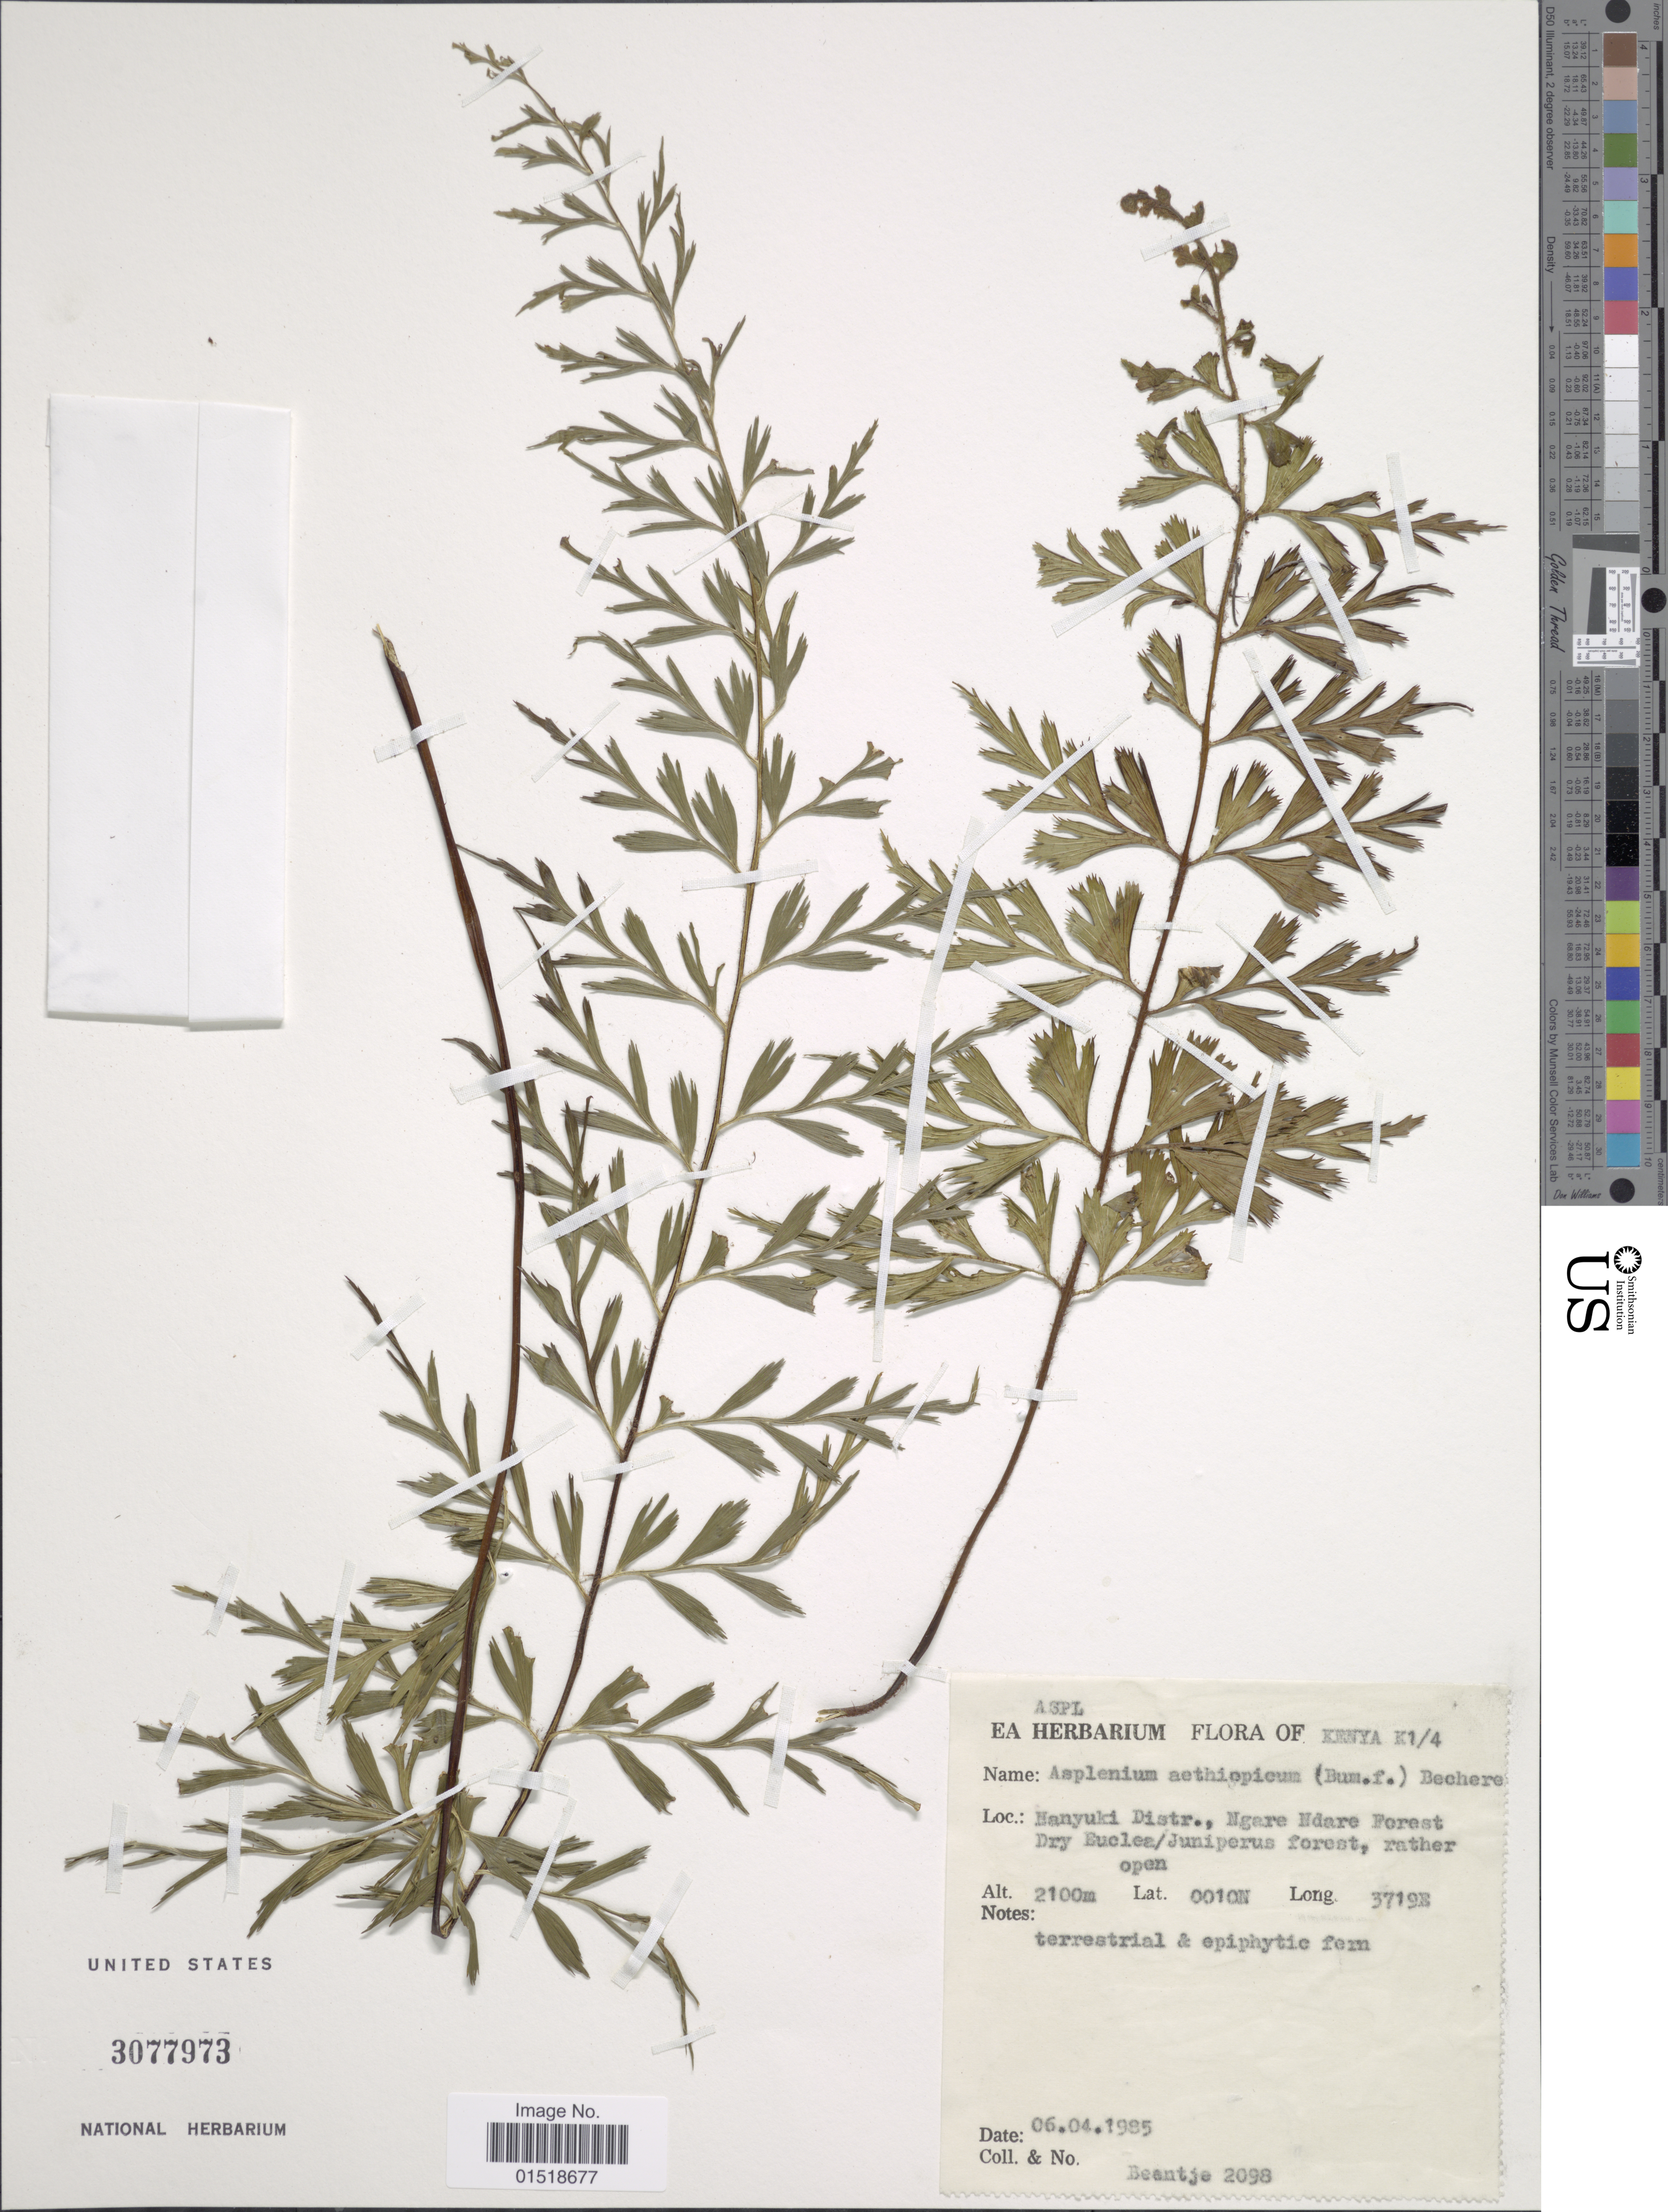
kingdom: Plantae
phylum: Tracheophyta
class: Polypodiopsida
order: Polypodiales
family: Aspleniaceae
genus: Asplenium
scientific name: Asplenium aethiopicum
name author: (Burm. f.) Bech.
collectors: -- Beentje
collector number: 2098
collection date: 1985-04-06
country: Kenya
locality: Kenya K1/4. Hanyuki Distr., Ngare Hdare Forest.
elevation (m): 2100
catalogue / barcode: US 3077973